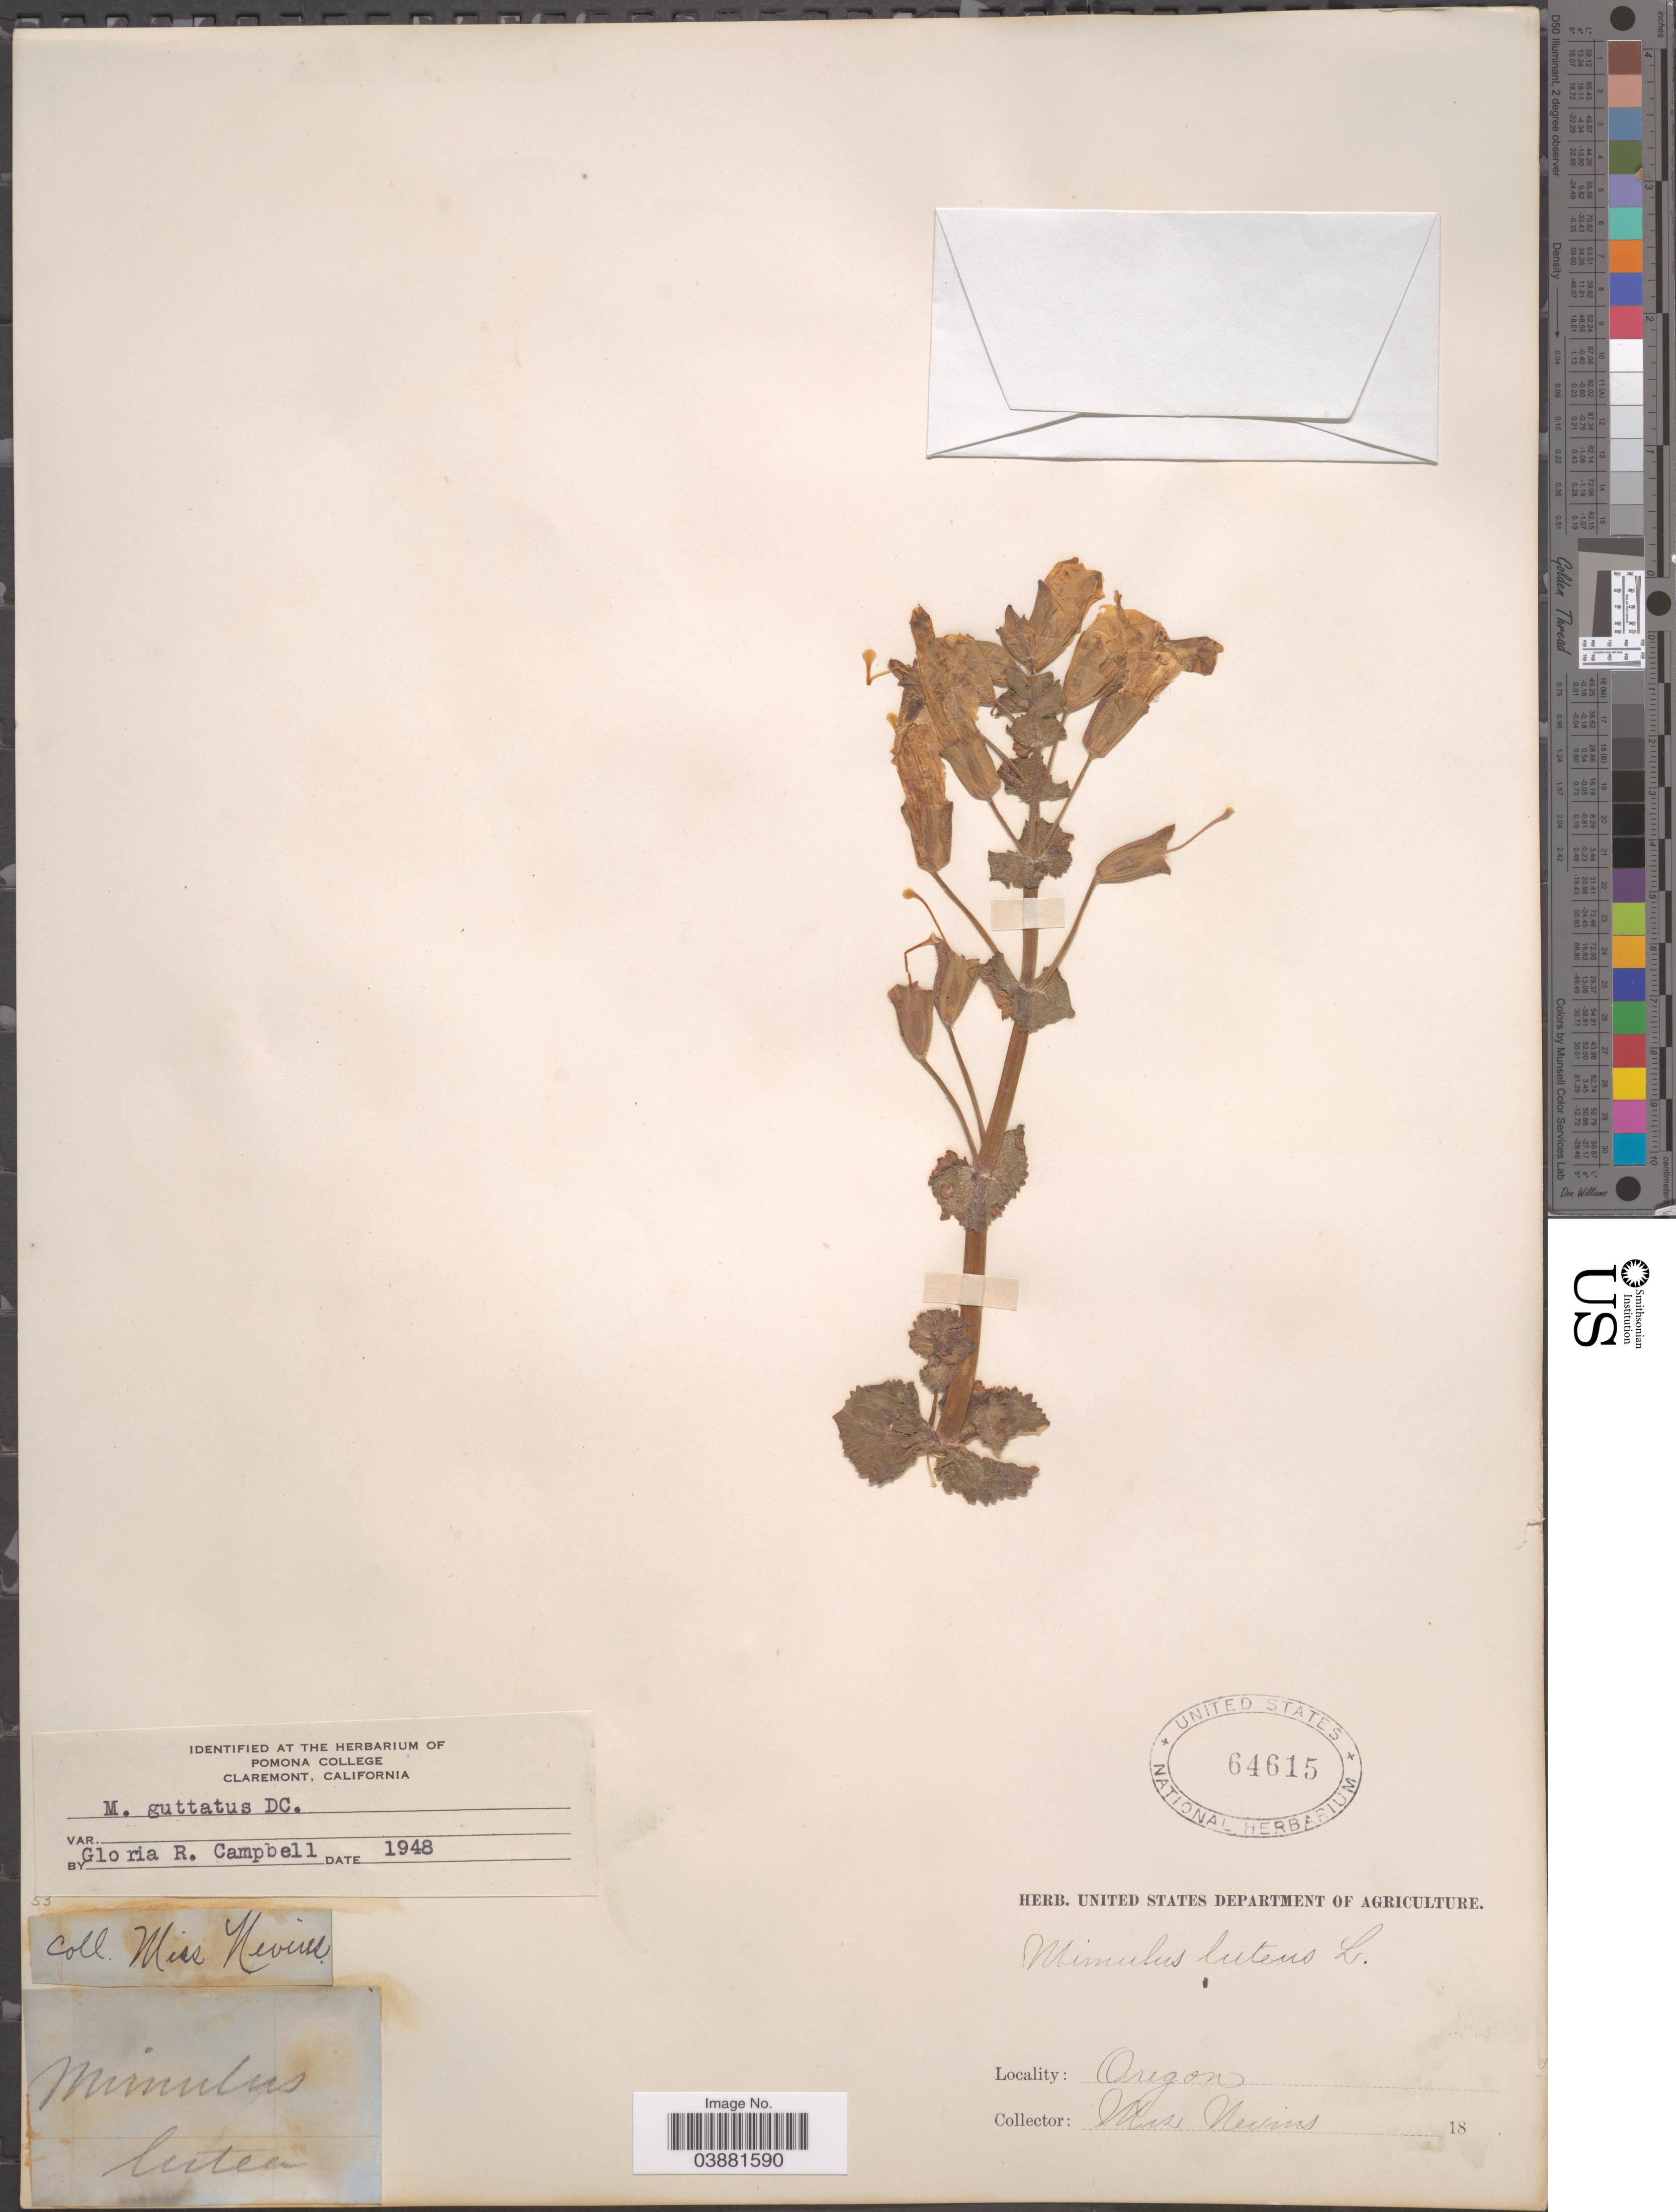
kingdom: Plantae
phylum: Tracheophyta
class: Magnoliopsida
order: Lamiales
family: Phrymaceae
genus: Mimulus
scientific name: Mimulus guttatus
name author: DC.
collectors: Nevins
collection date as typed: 18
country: United States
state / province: Oregon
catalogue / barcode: US 64615